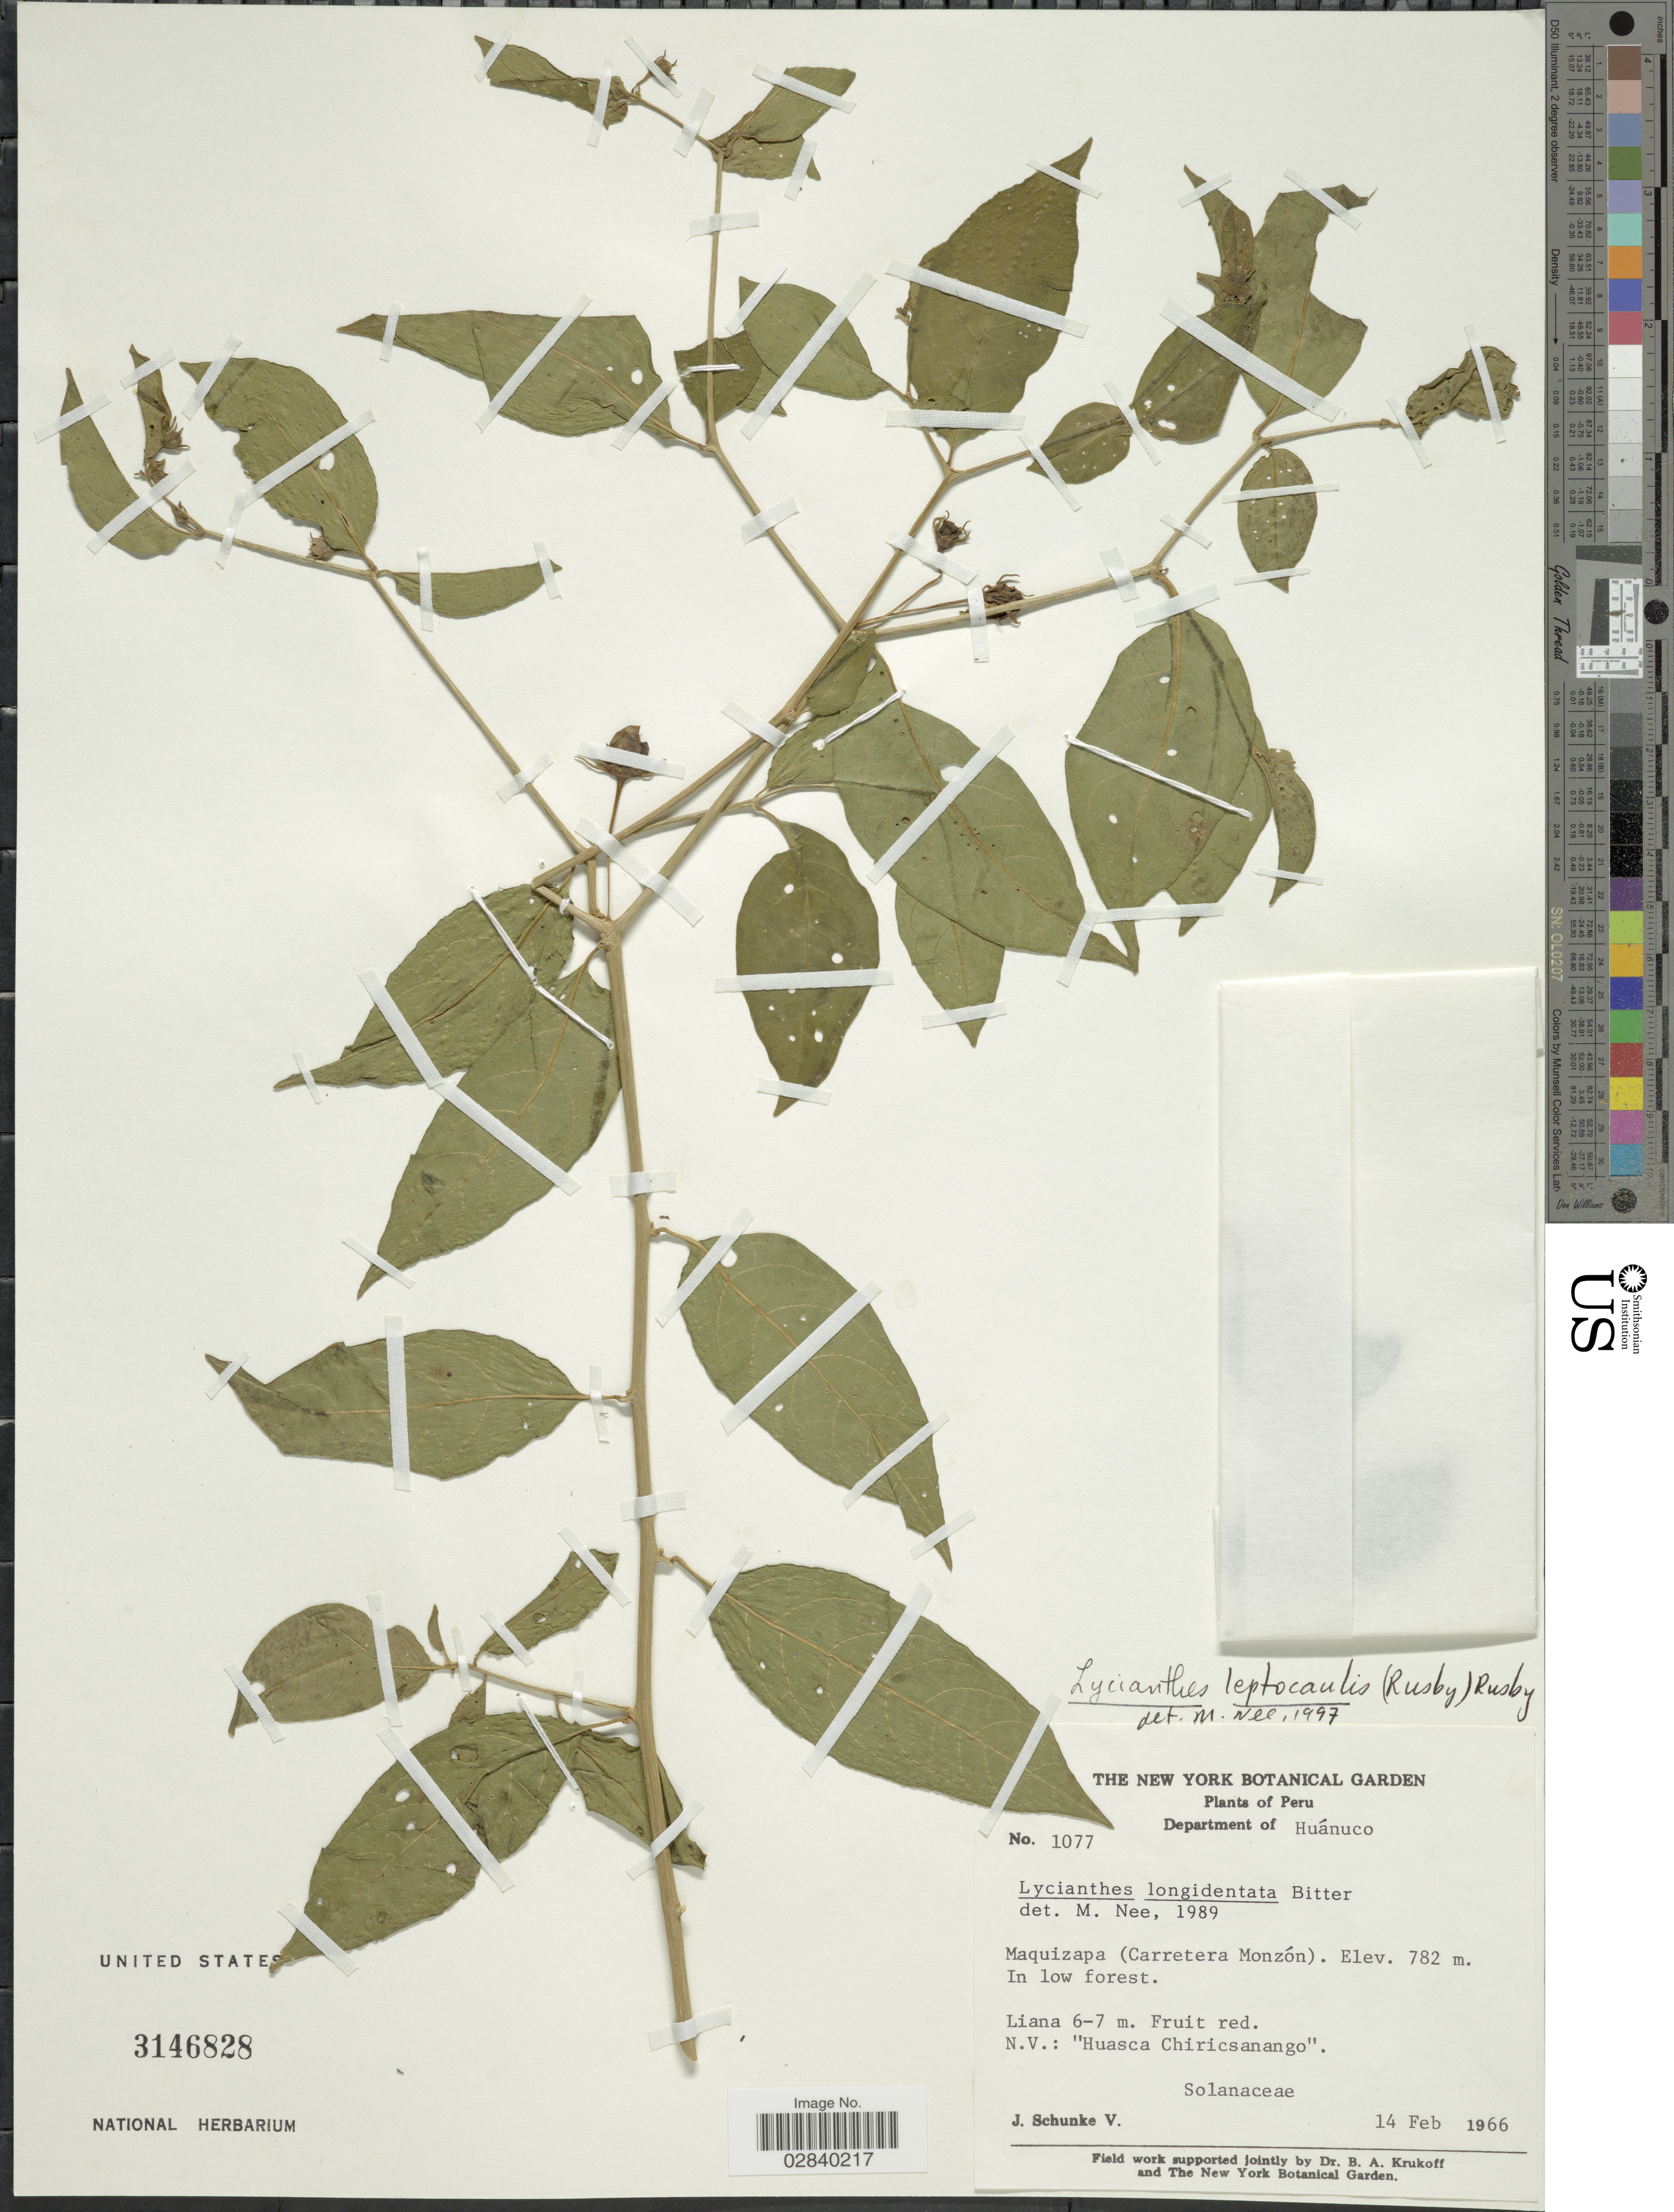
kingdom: Plantae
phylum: Tracheophyta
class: Magnoliopsida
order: Solanales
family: Solanaceae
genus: Lycianthes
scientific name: Lycianthes leptocaulis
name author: (Rusby) Rusby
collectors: J. Schunke Vigo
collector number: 1077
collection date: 1966-02-14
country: Peru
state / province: Huánuco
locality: Department of Huánuco. Maquizapa (Carretera Monzón).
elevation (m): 782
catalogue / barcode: US 3146828